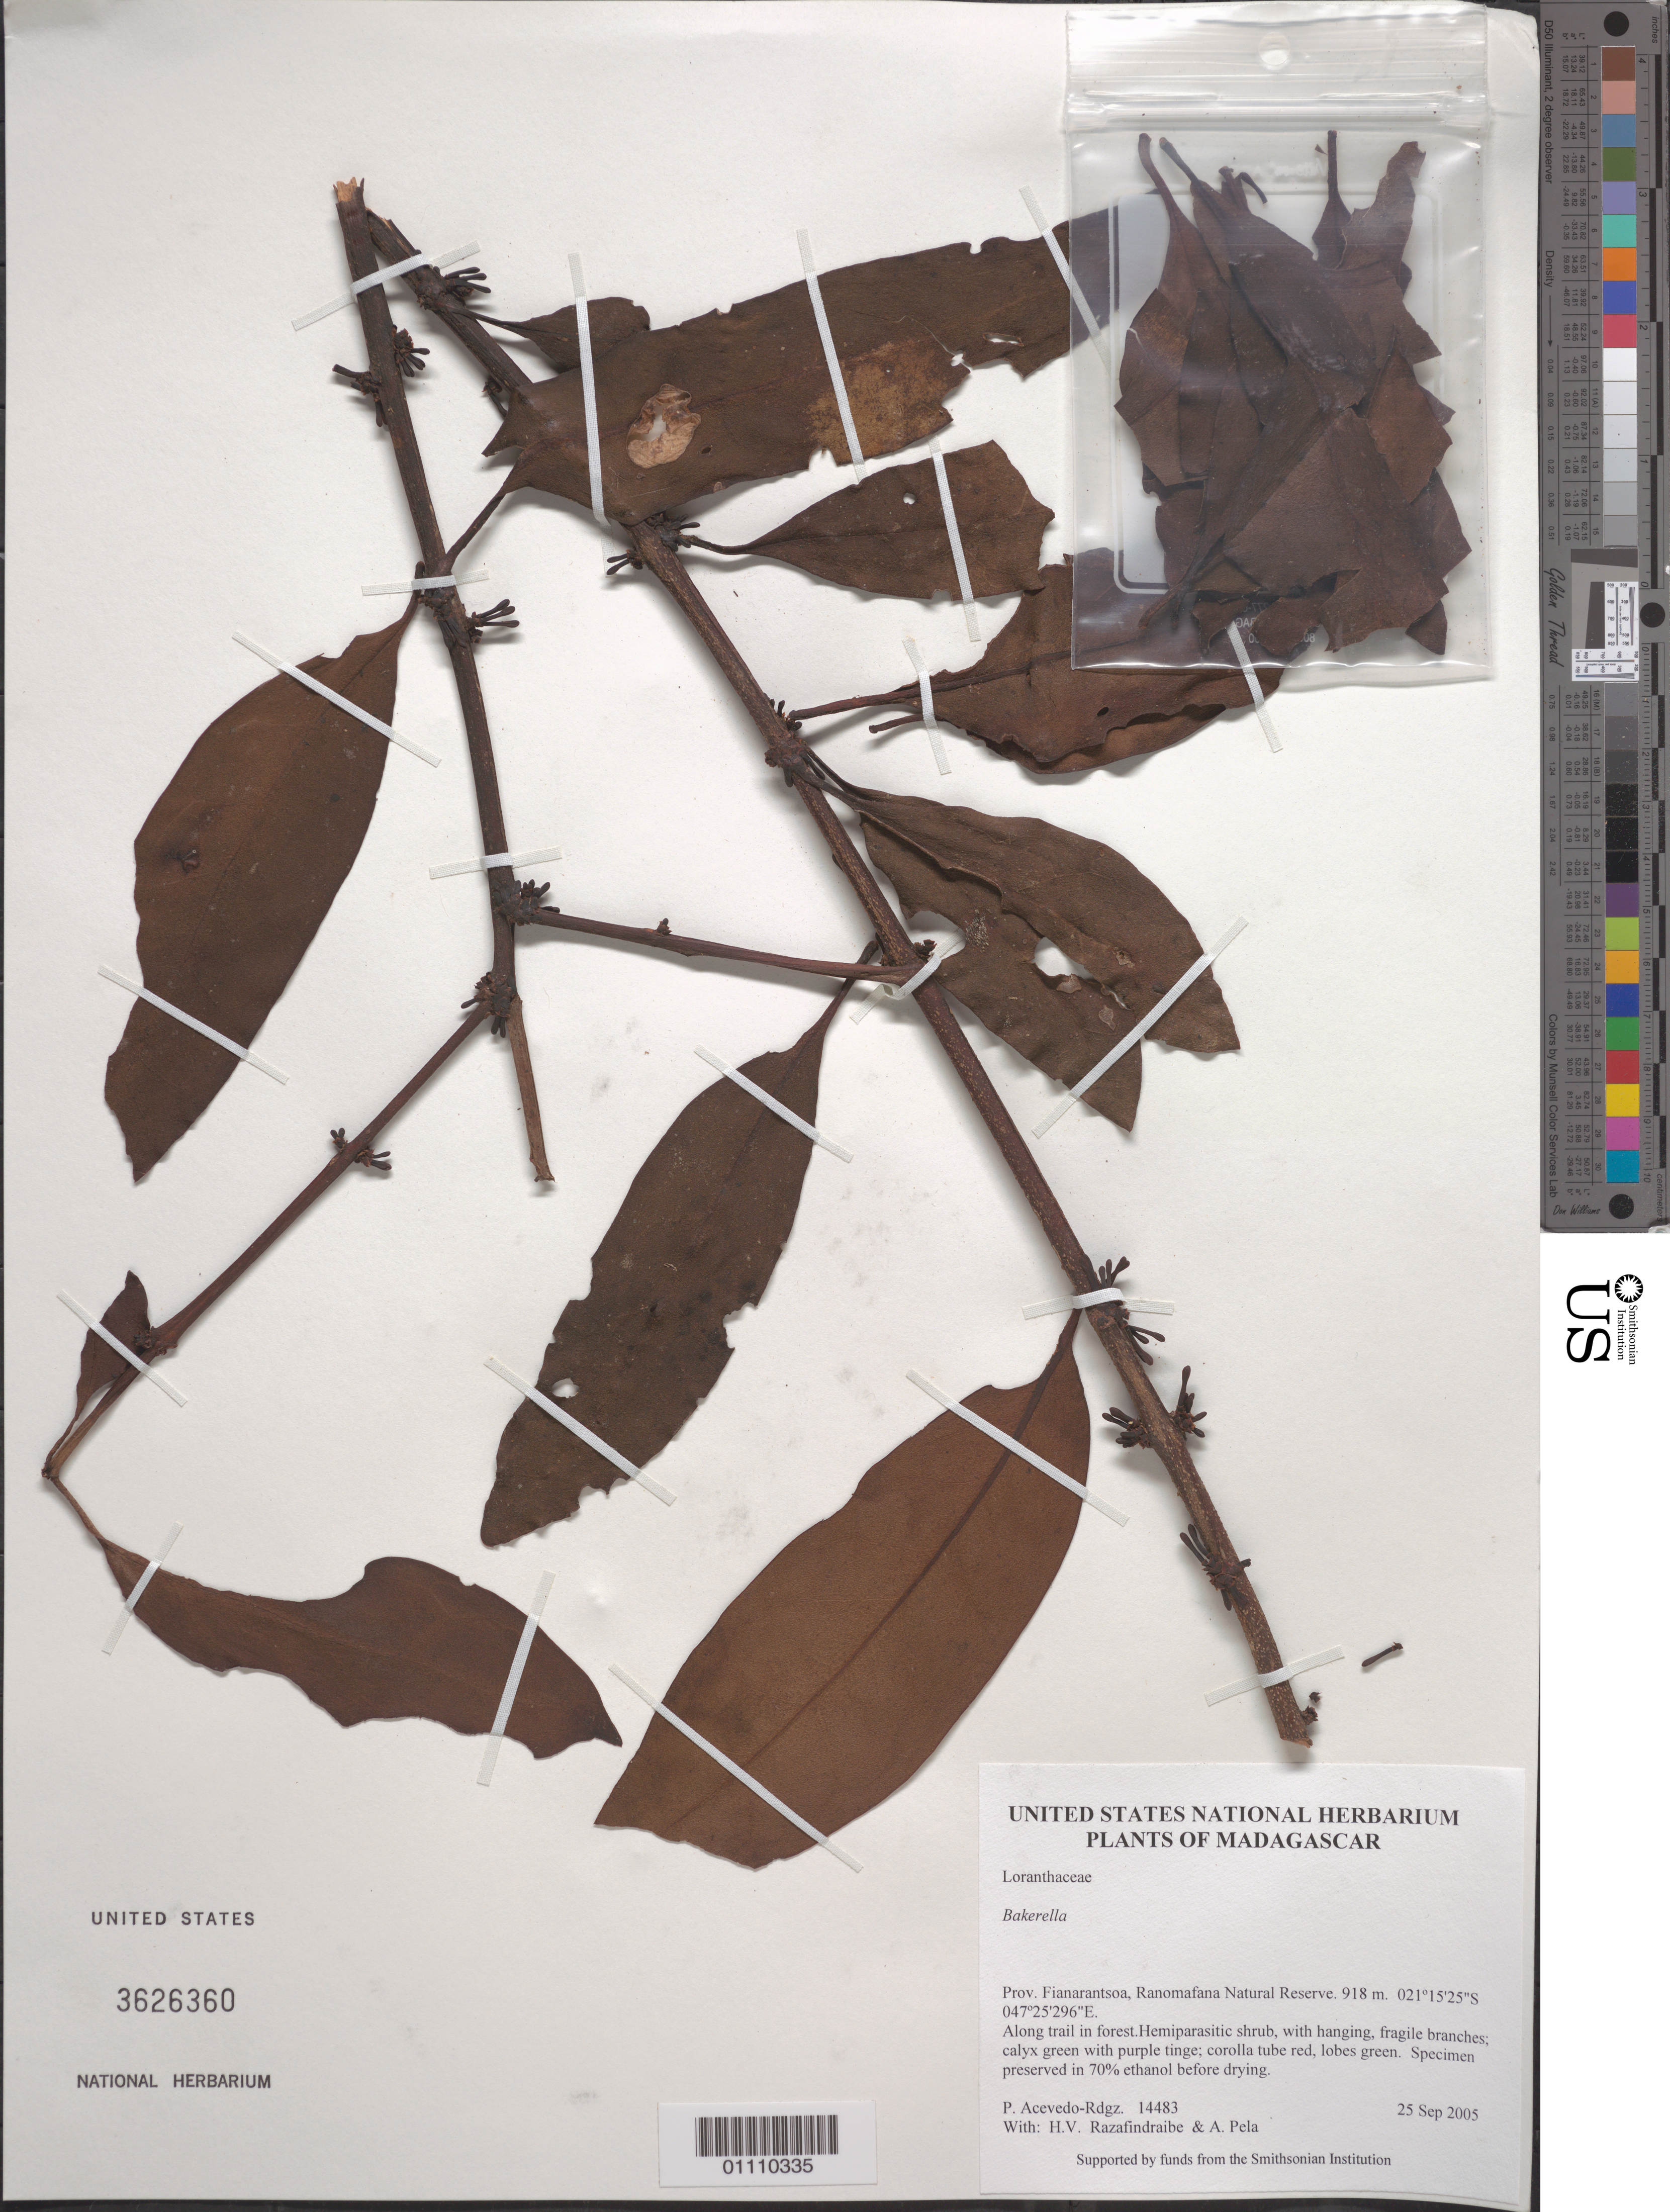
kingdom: Plantae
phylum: Tracheophyta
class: Magnoliopsida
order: Santalales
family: Loranthaceae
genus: Bakerella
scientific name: Bakerella sp.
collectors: P. Acevedo-Rodr., H. Razafindraibe & A. Pela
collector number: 14483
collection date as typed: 25 Sep 2005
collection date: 2005-09-25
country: Madagascar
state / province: Haute Matsiatra / Vatovavy Fitovinany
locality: Prov. Fianarantsoa, Ranomafana Natural Reserve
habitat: Along trail in forest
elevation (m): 918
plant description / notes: US, MO, K, P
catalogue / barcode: US 3626360